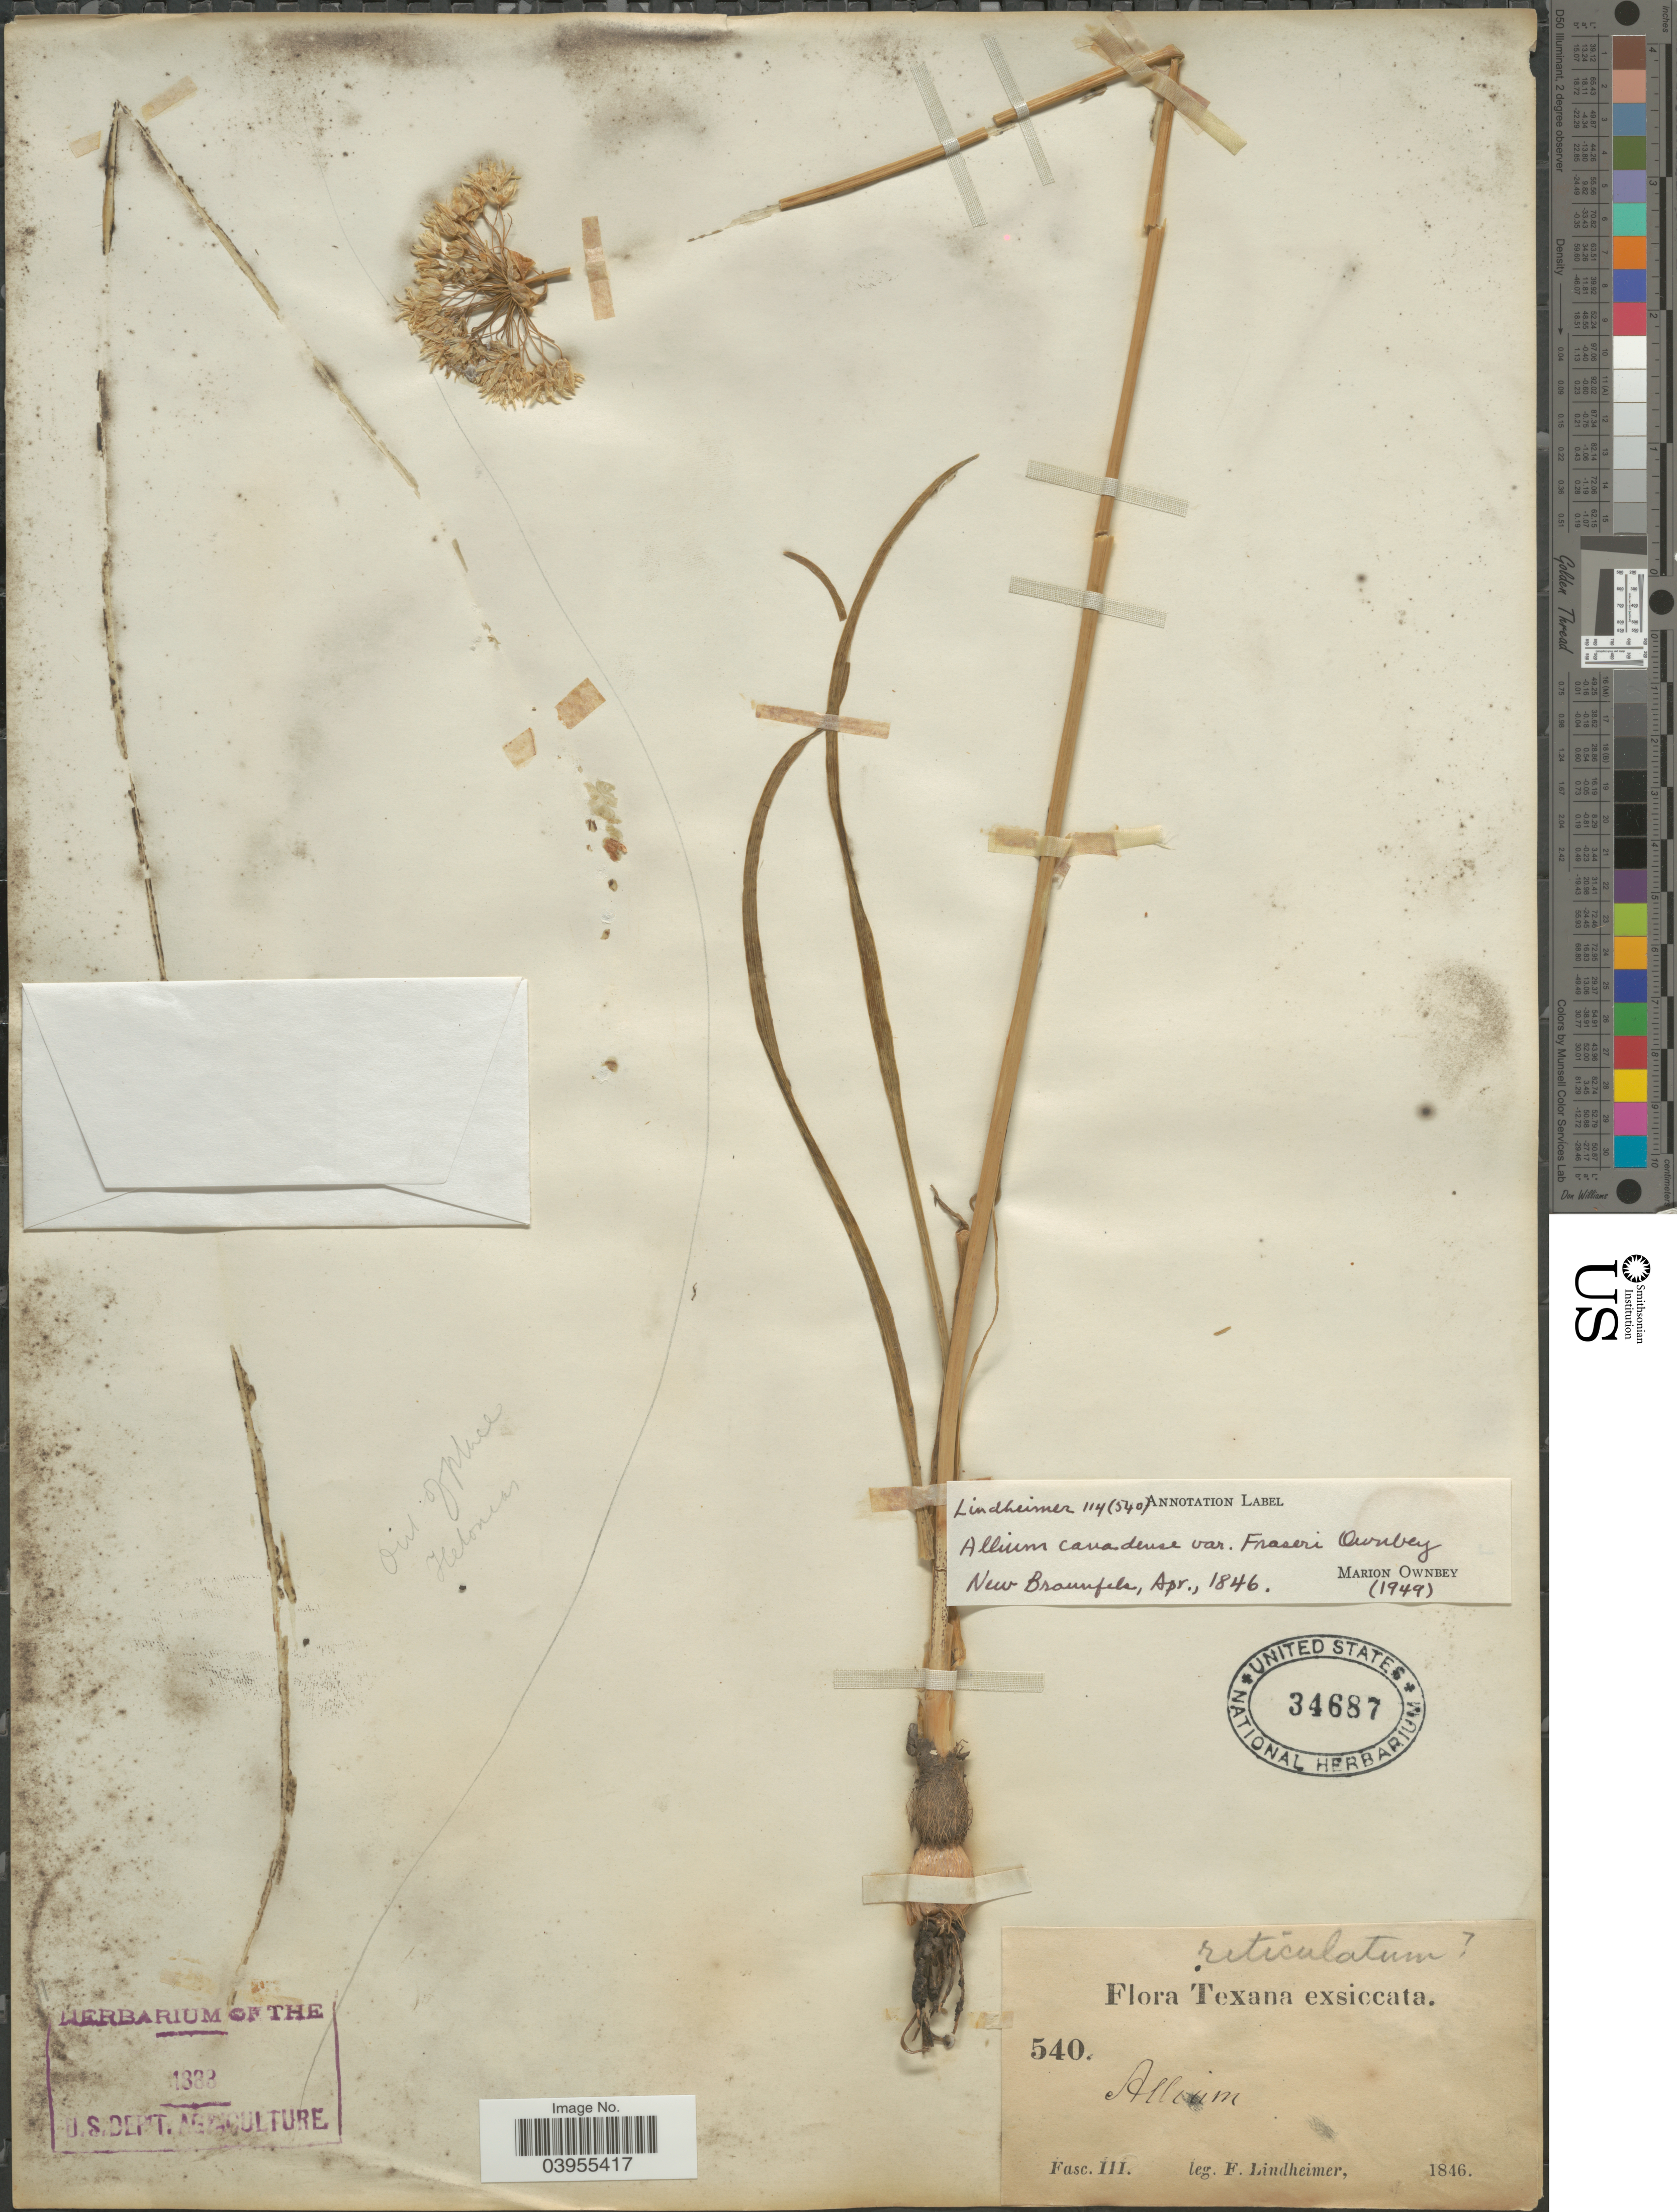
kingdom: Plantae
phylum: Tracheophyta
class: Liliopsida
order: Asparagales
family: Amaryllidaceae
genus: Allium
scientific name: Allium canadense var. fraseri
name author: Ownbey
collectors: F. Lindheimer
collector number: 540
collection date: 1846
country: United States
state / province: Texas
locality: Fasc.III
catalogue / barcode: US 34687